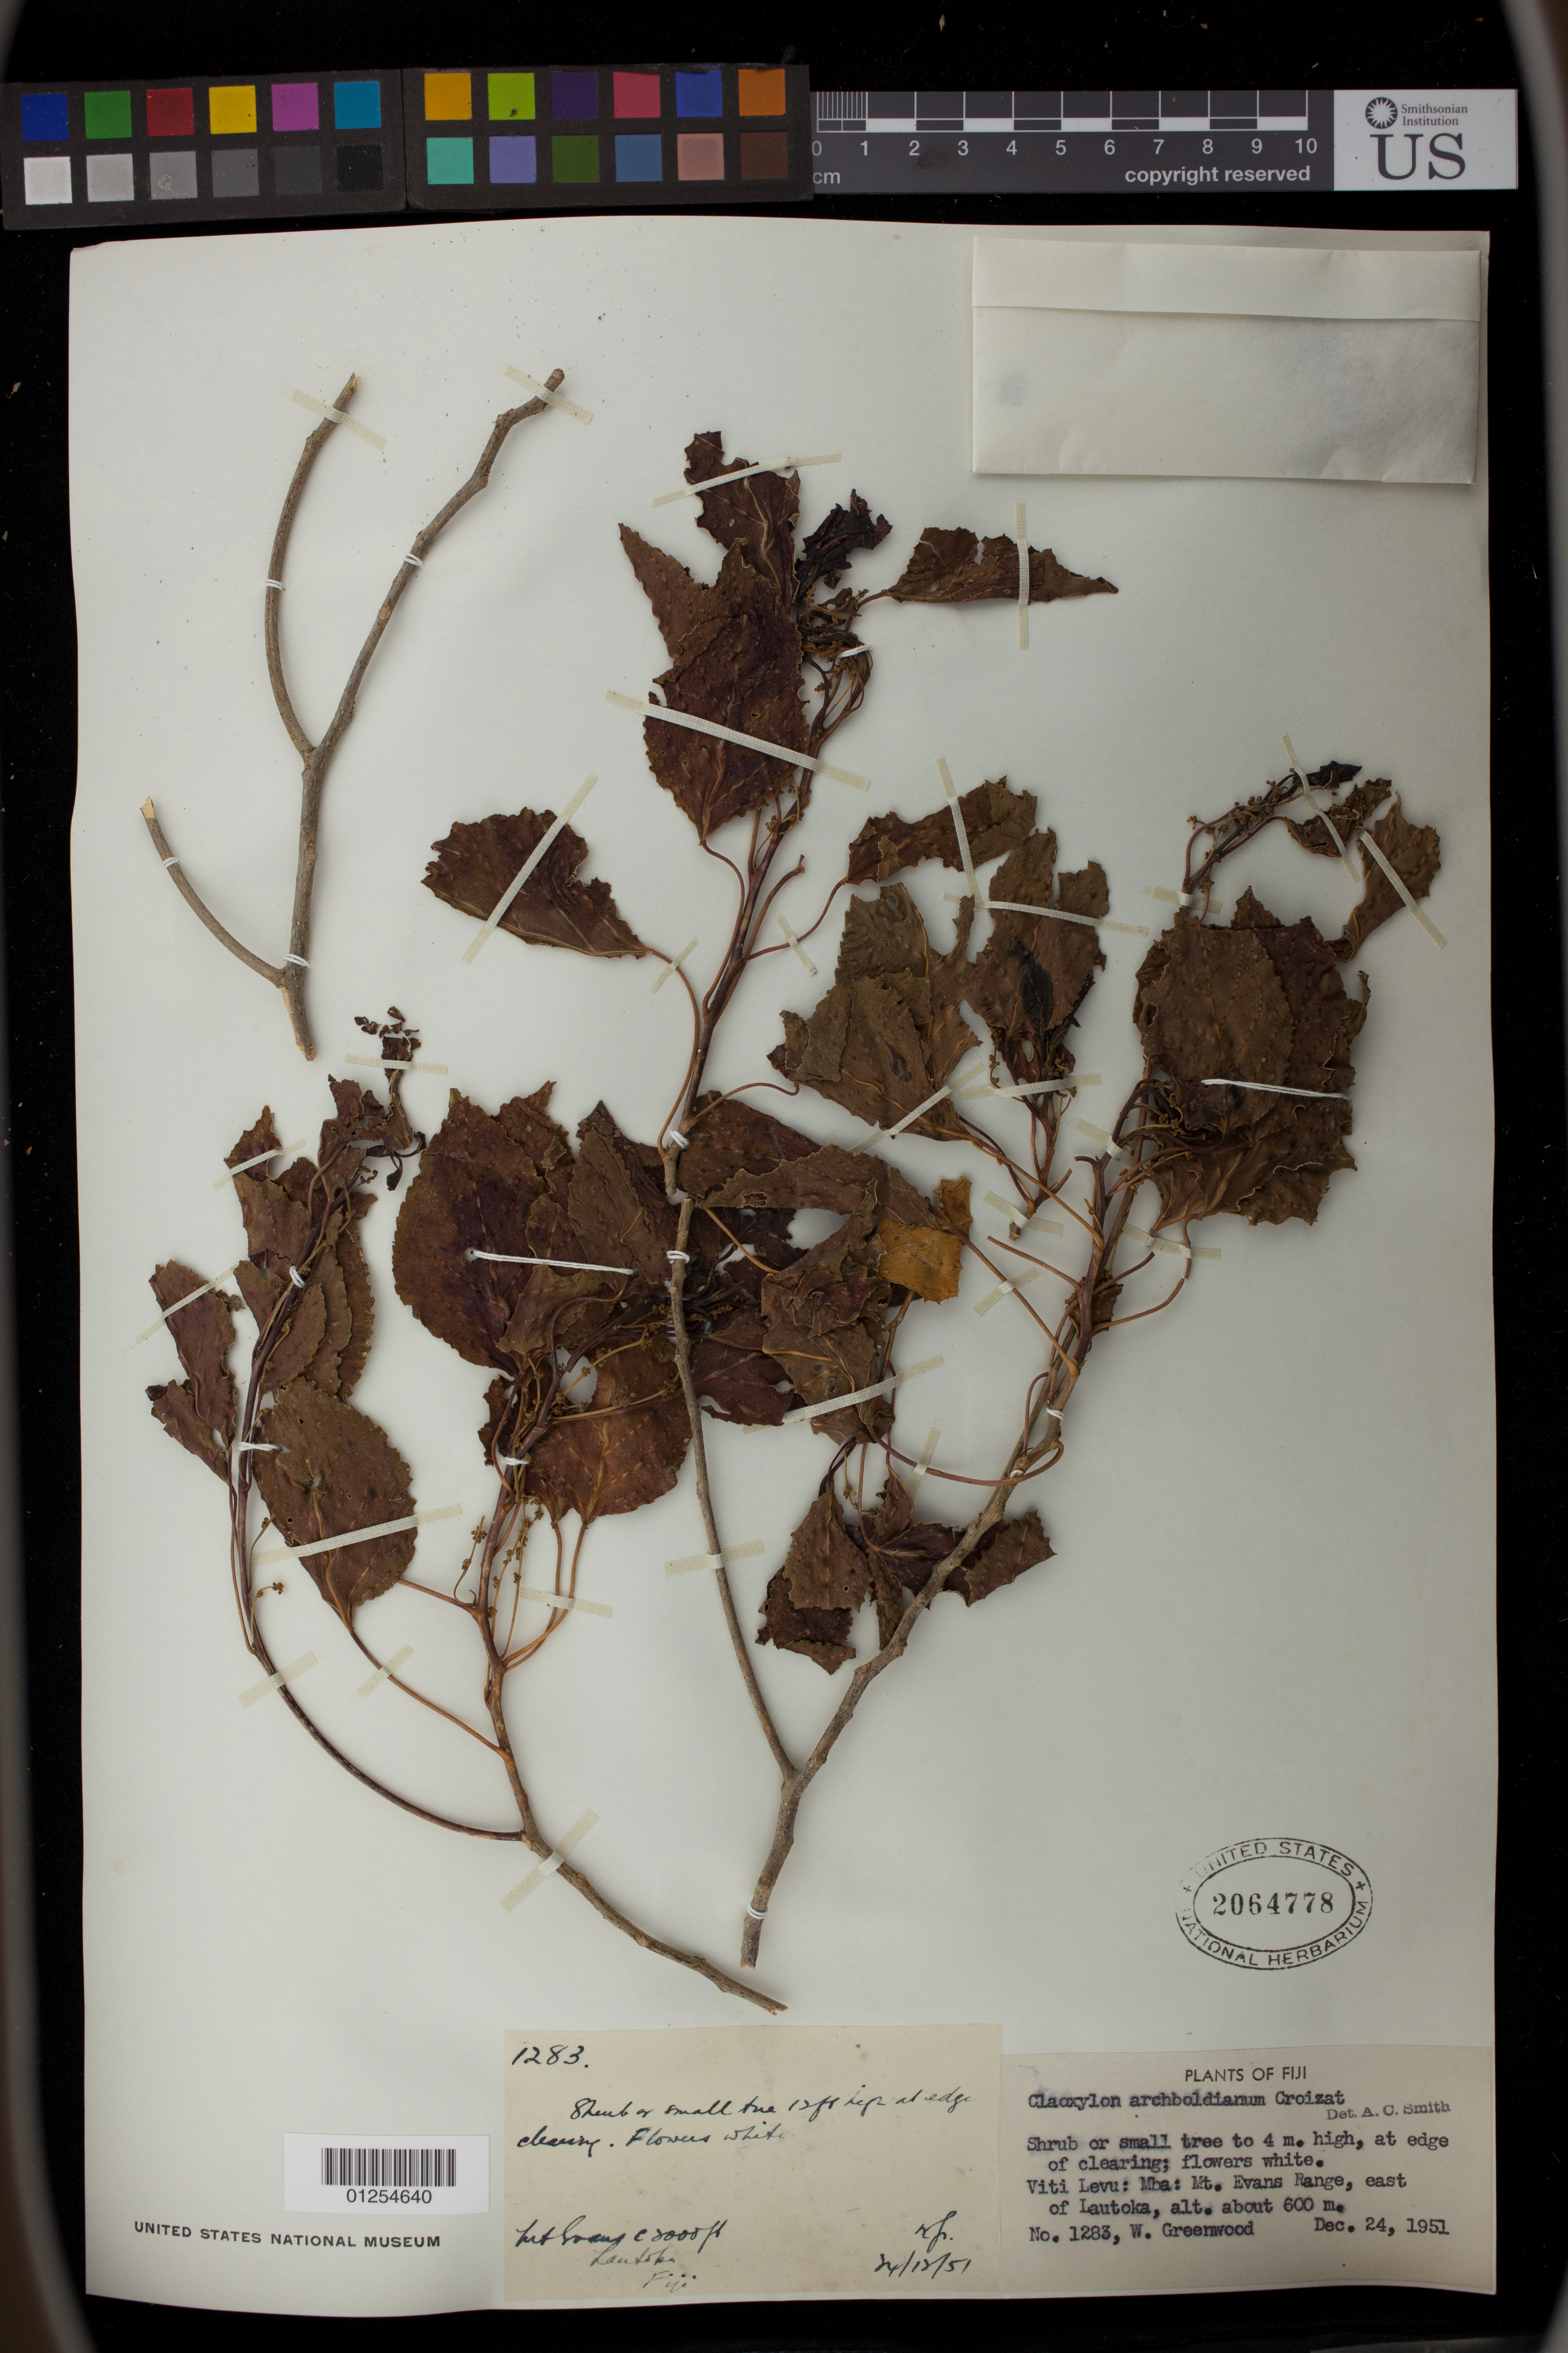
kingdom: Plantae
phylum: Tracheophyta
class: Magnoliopsida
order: Malpighiales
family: Euphorbiaceae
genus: Claoxylon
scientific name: Claoxylon archboldianum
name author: Croizat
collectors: W. Greenwood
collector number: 1283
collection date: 1951-12-24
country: Fiji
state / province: Western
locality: Viti Levu: Mba: Mt. Evans Range, east of Lautoka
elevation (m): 600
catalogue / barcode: US 2064778